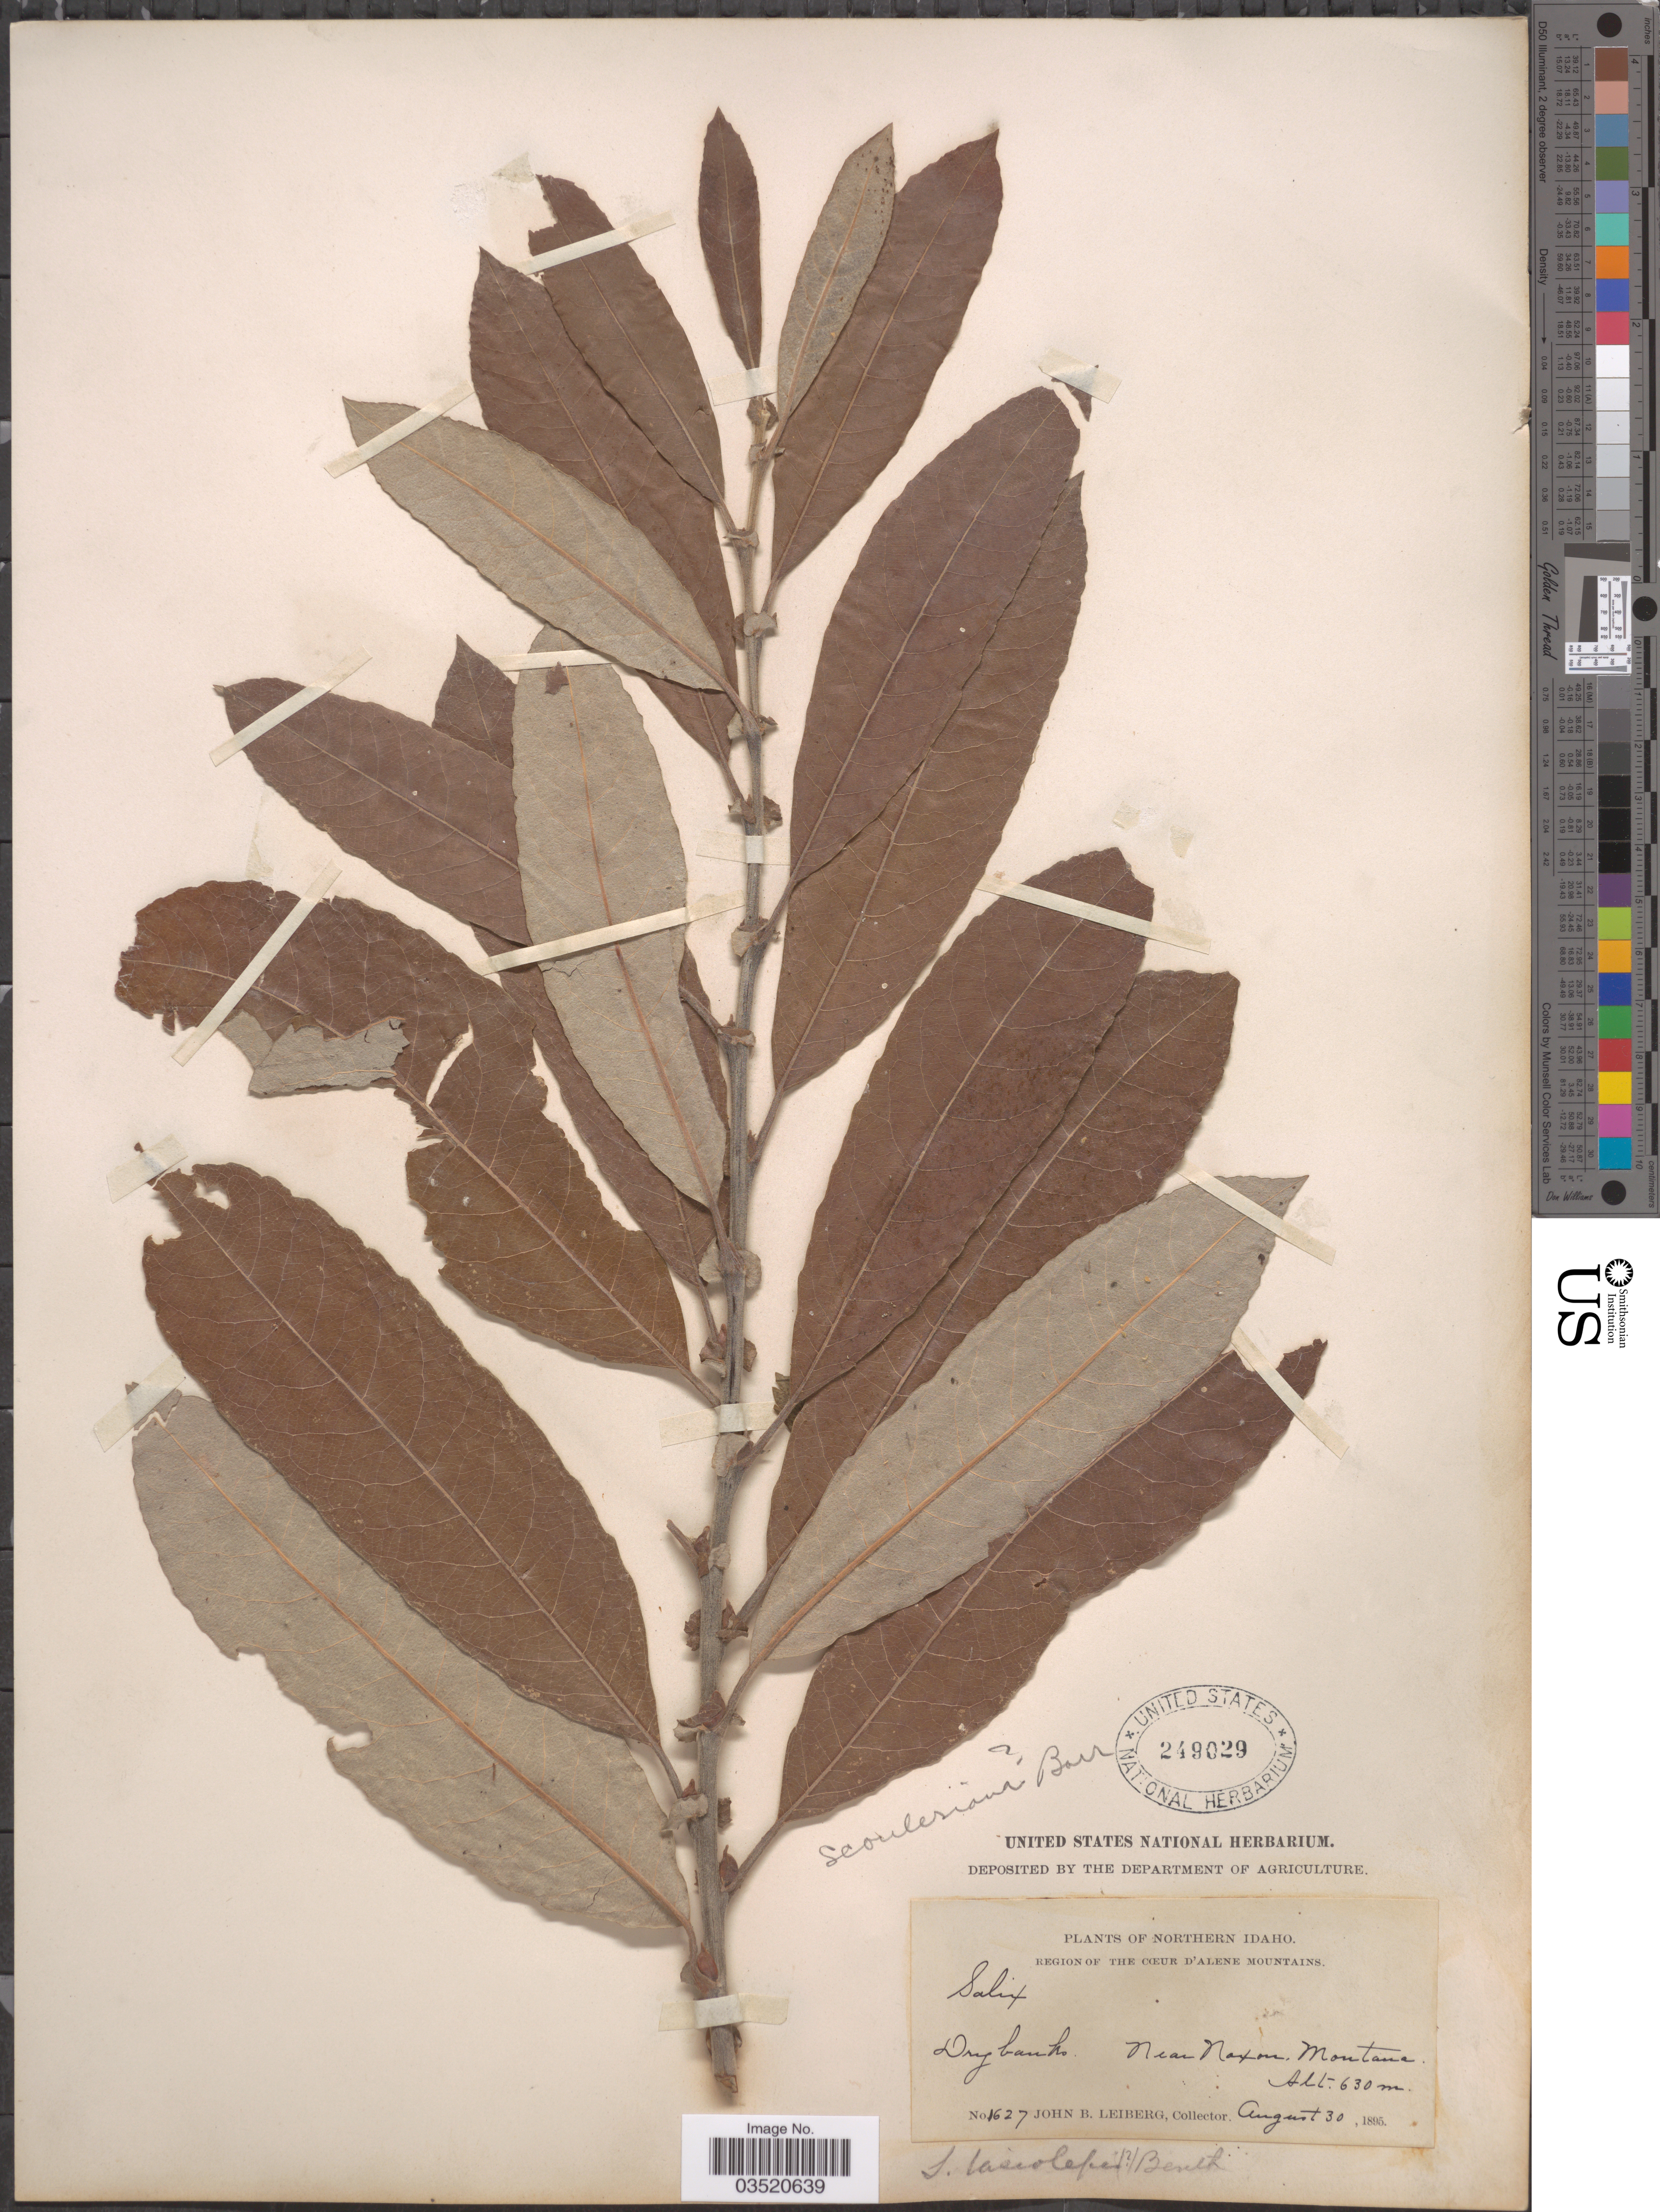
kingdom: Plantae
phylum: Tracheophyta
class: Magnoliopsida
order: Malpighiales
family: Salicaceae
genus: Salix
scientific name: Salix scouleriana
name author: Barratt ex Hook.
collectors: J. B. Leiberg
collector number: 1627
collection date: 1895-08-30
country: United States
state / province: Idaho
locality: Northern Idaho. Region of the Coeur d'Alene Mountains. Near Maxon, Montana.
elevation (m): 630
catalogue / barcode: US 249029